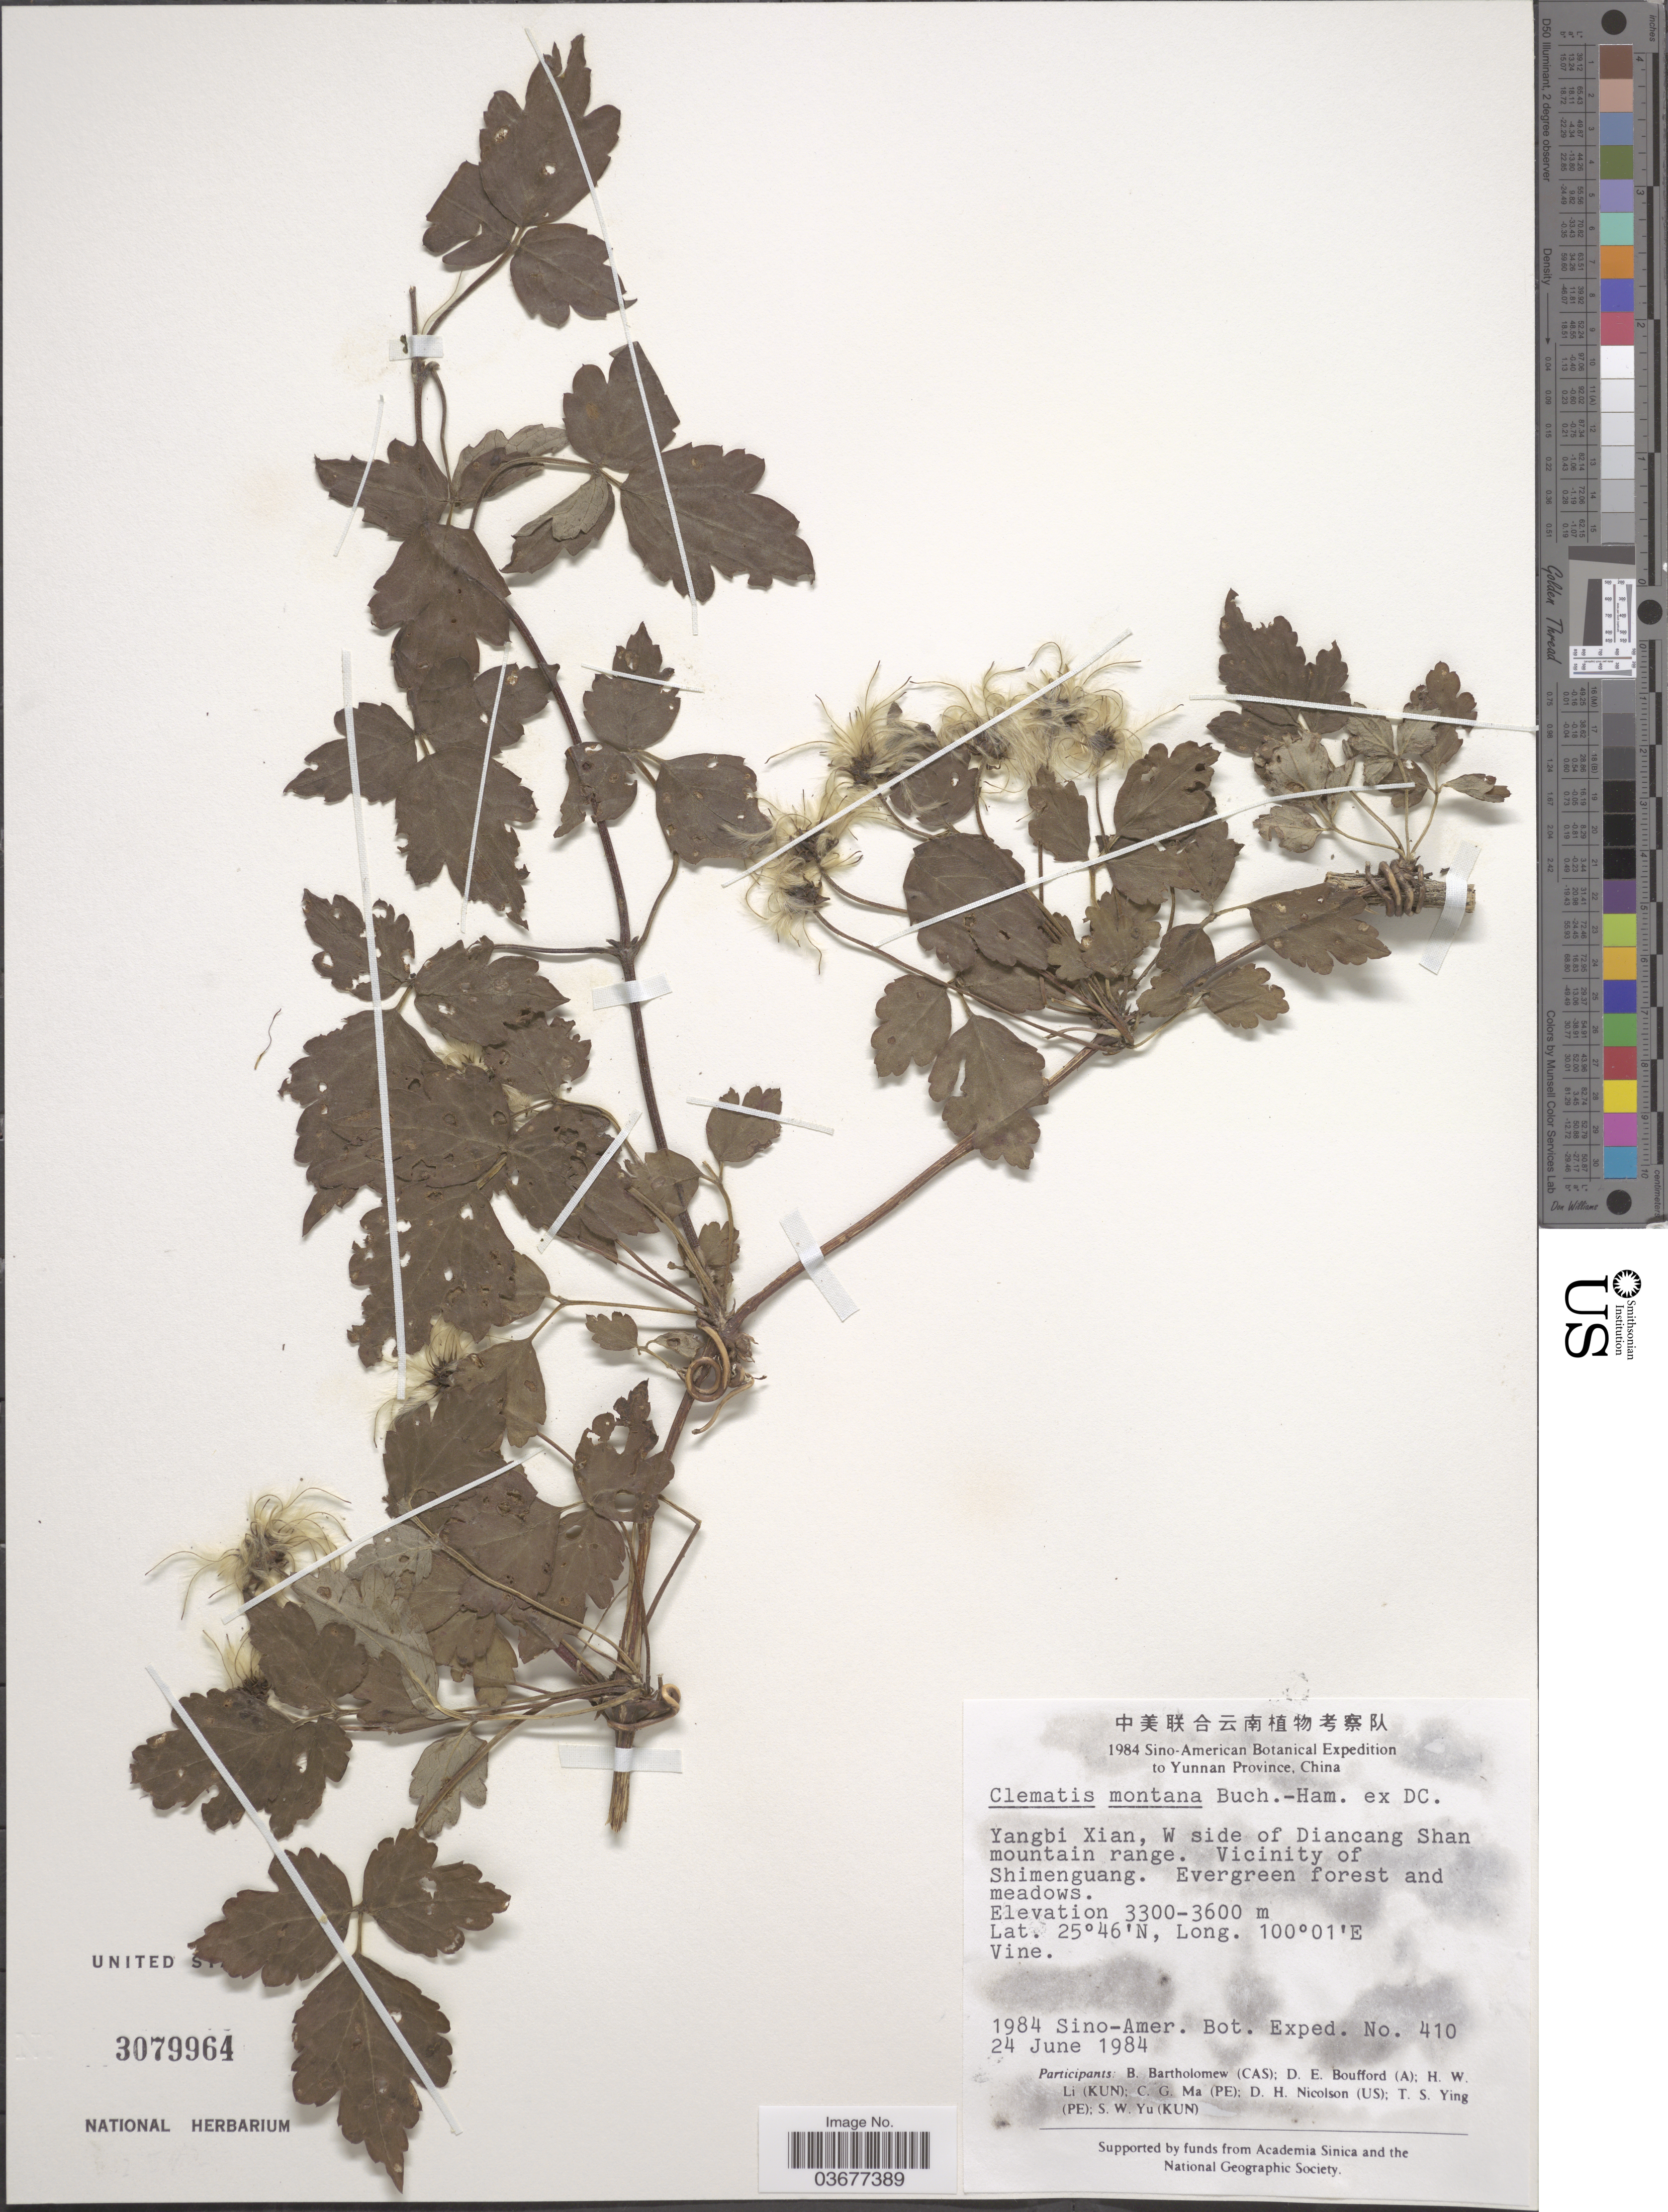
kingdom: Plantae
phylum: Tracheophyta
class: Magnoliopsida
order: Ranunculales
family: Ranunculaceae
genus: Clematis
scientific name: Clematis montana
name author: Buch.-Ham. ex DC.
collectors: Sino-Amer. Bot. Exped. 1984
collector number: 410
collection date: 1984-06-24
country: China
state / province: Yunnan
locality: Yangbi Xian, W side of Diancang Shan mountain range. Vicinity of Shimenguang. Evergreen forest and meadows.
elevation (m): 3300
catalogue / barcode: US 3079964